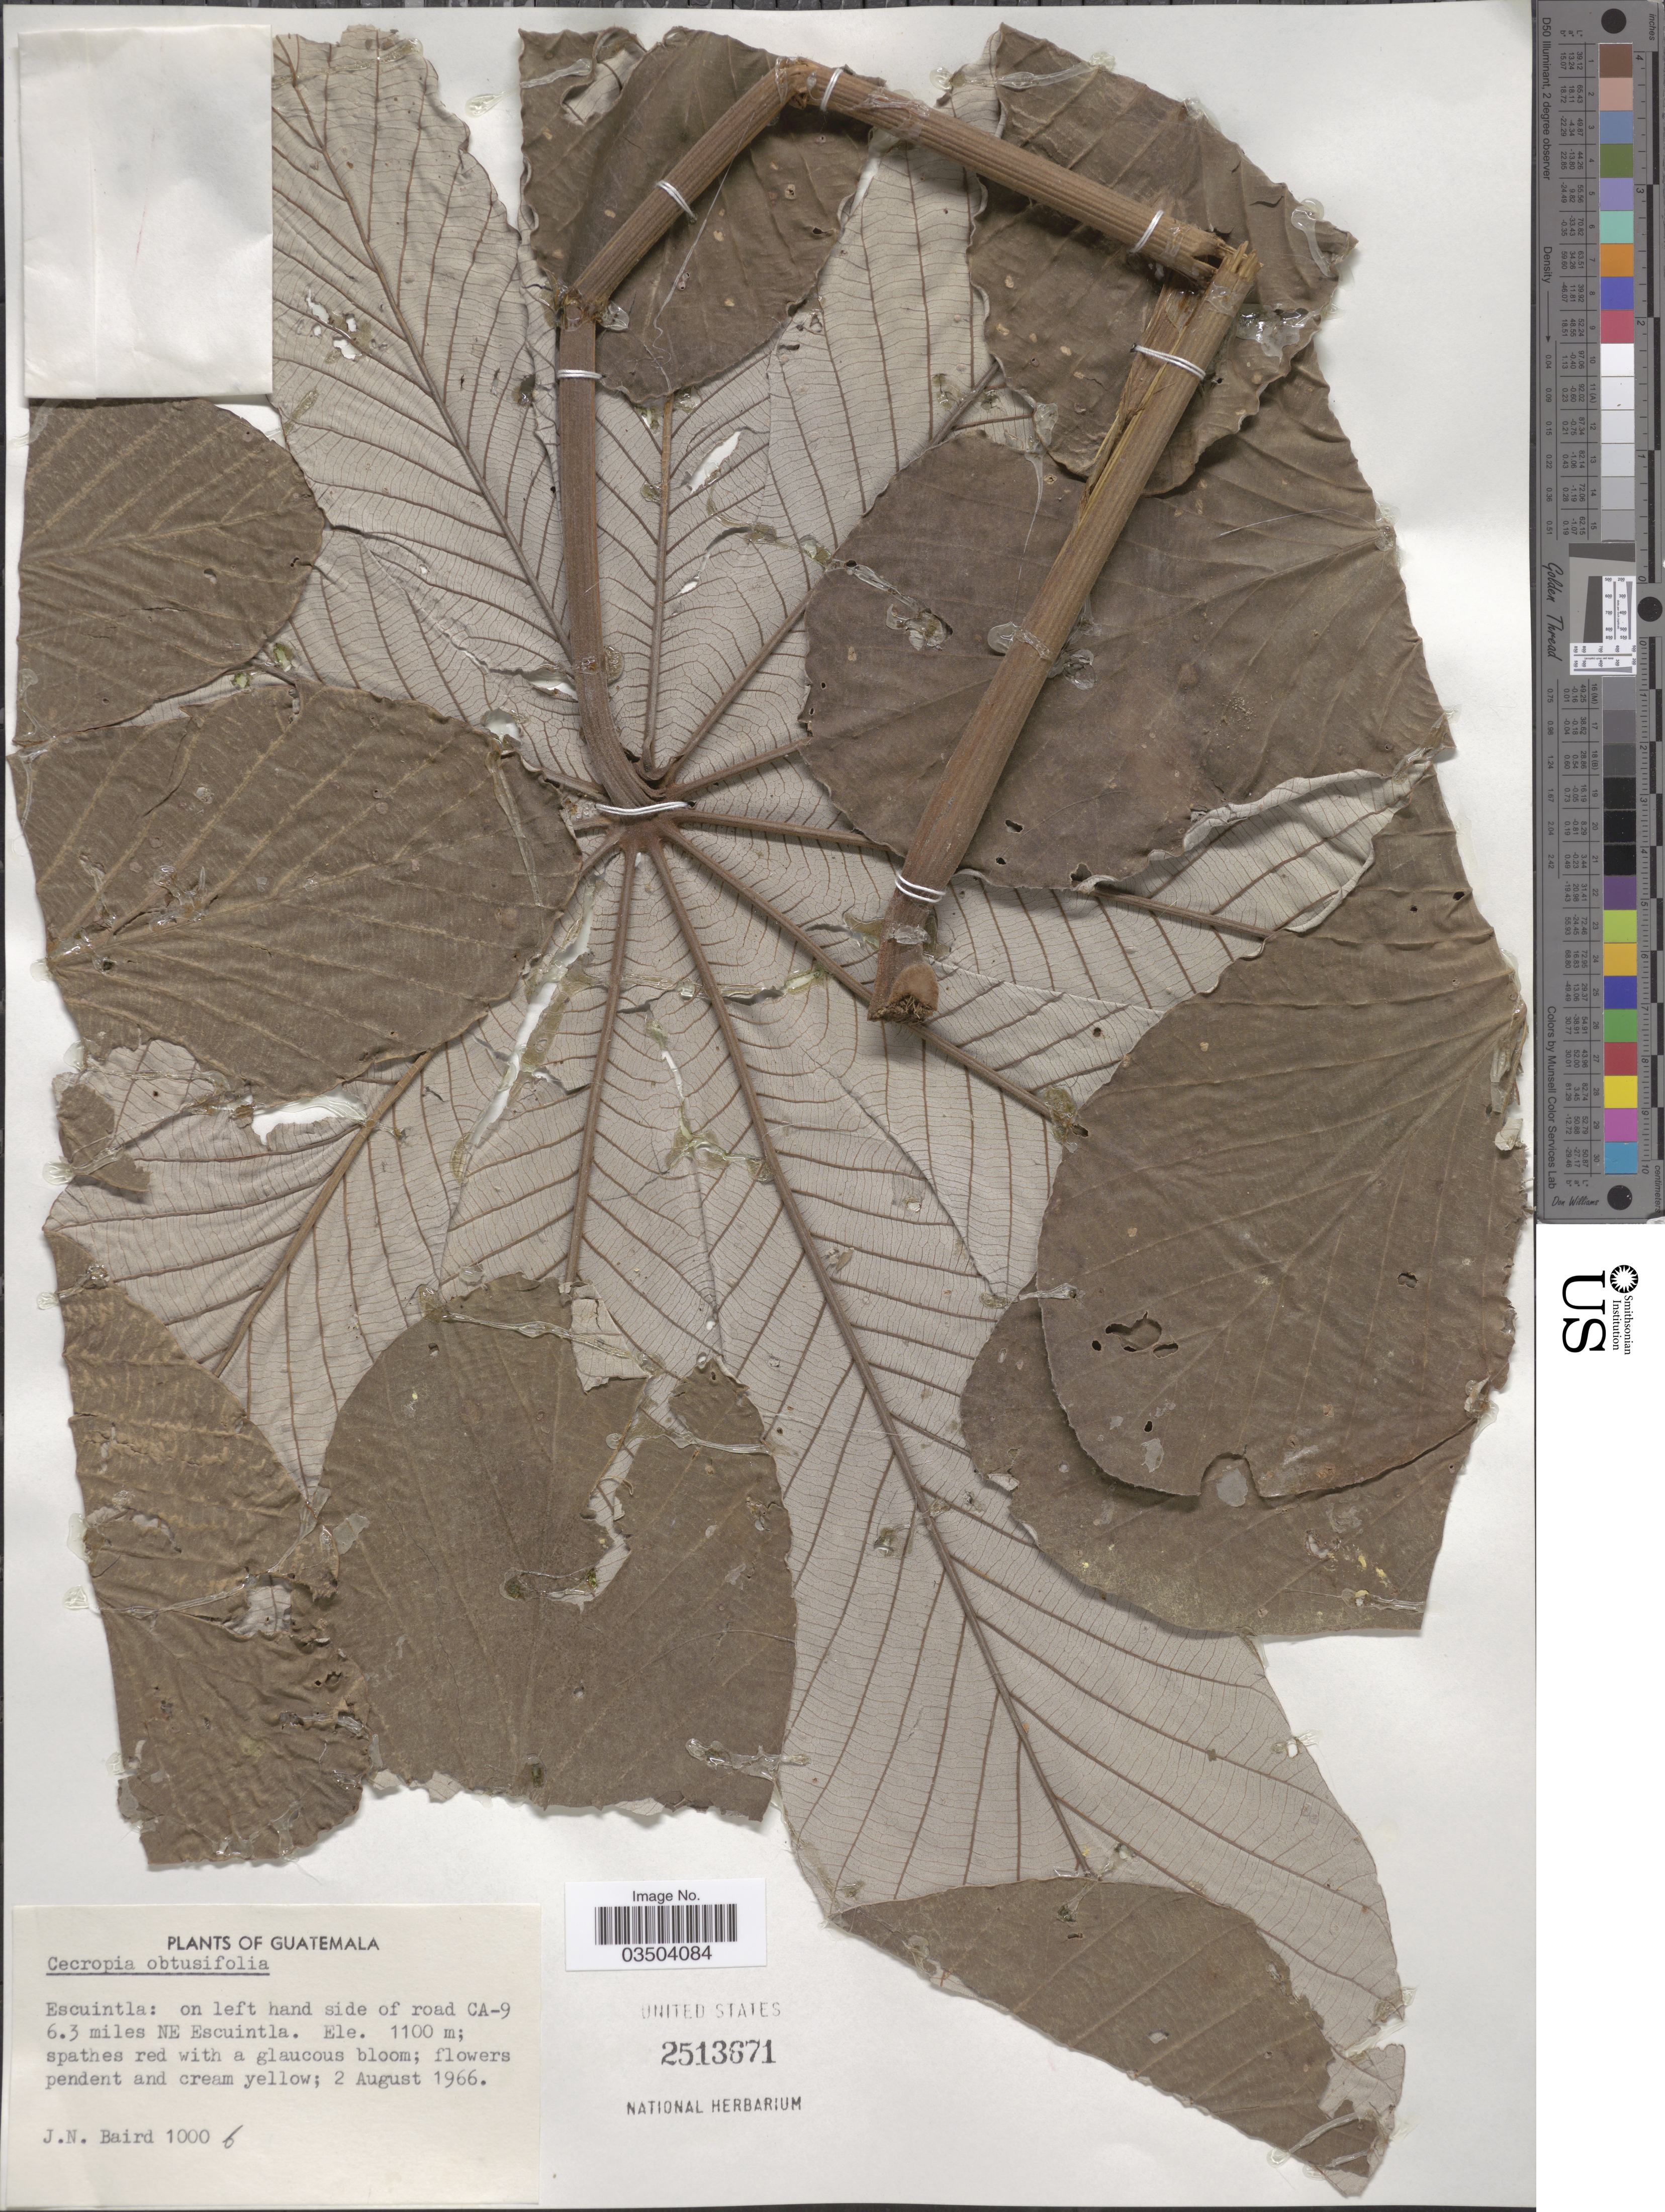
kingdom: Plantae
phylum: Tracheophyta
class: Magnoliopsida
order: Rosales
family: Urticaceae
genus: Cecropia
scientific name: Cecropia obtusifolia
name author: Bertol.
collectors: J. Baird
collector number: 1000b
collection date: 1966-08-02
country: Guatemala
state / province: Escuintla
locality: On left hand side of road CA-9 6.3 miles NE Escuintla.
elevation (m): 1100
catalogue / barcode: US 2513671